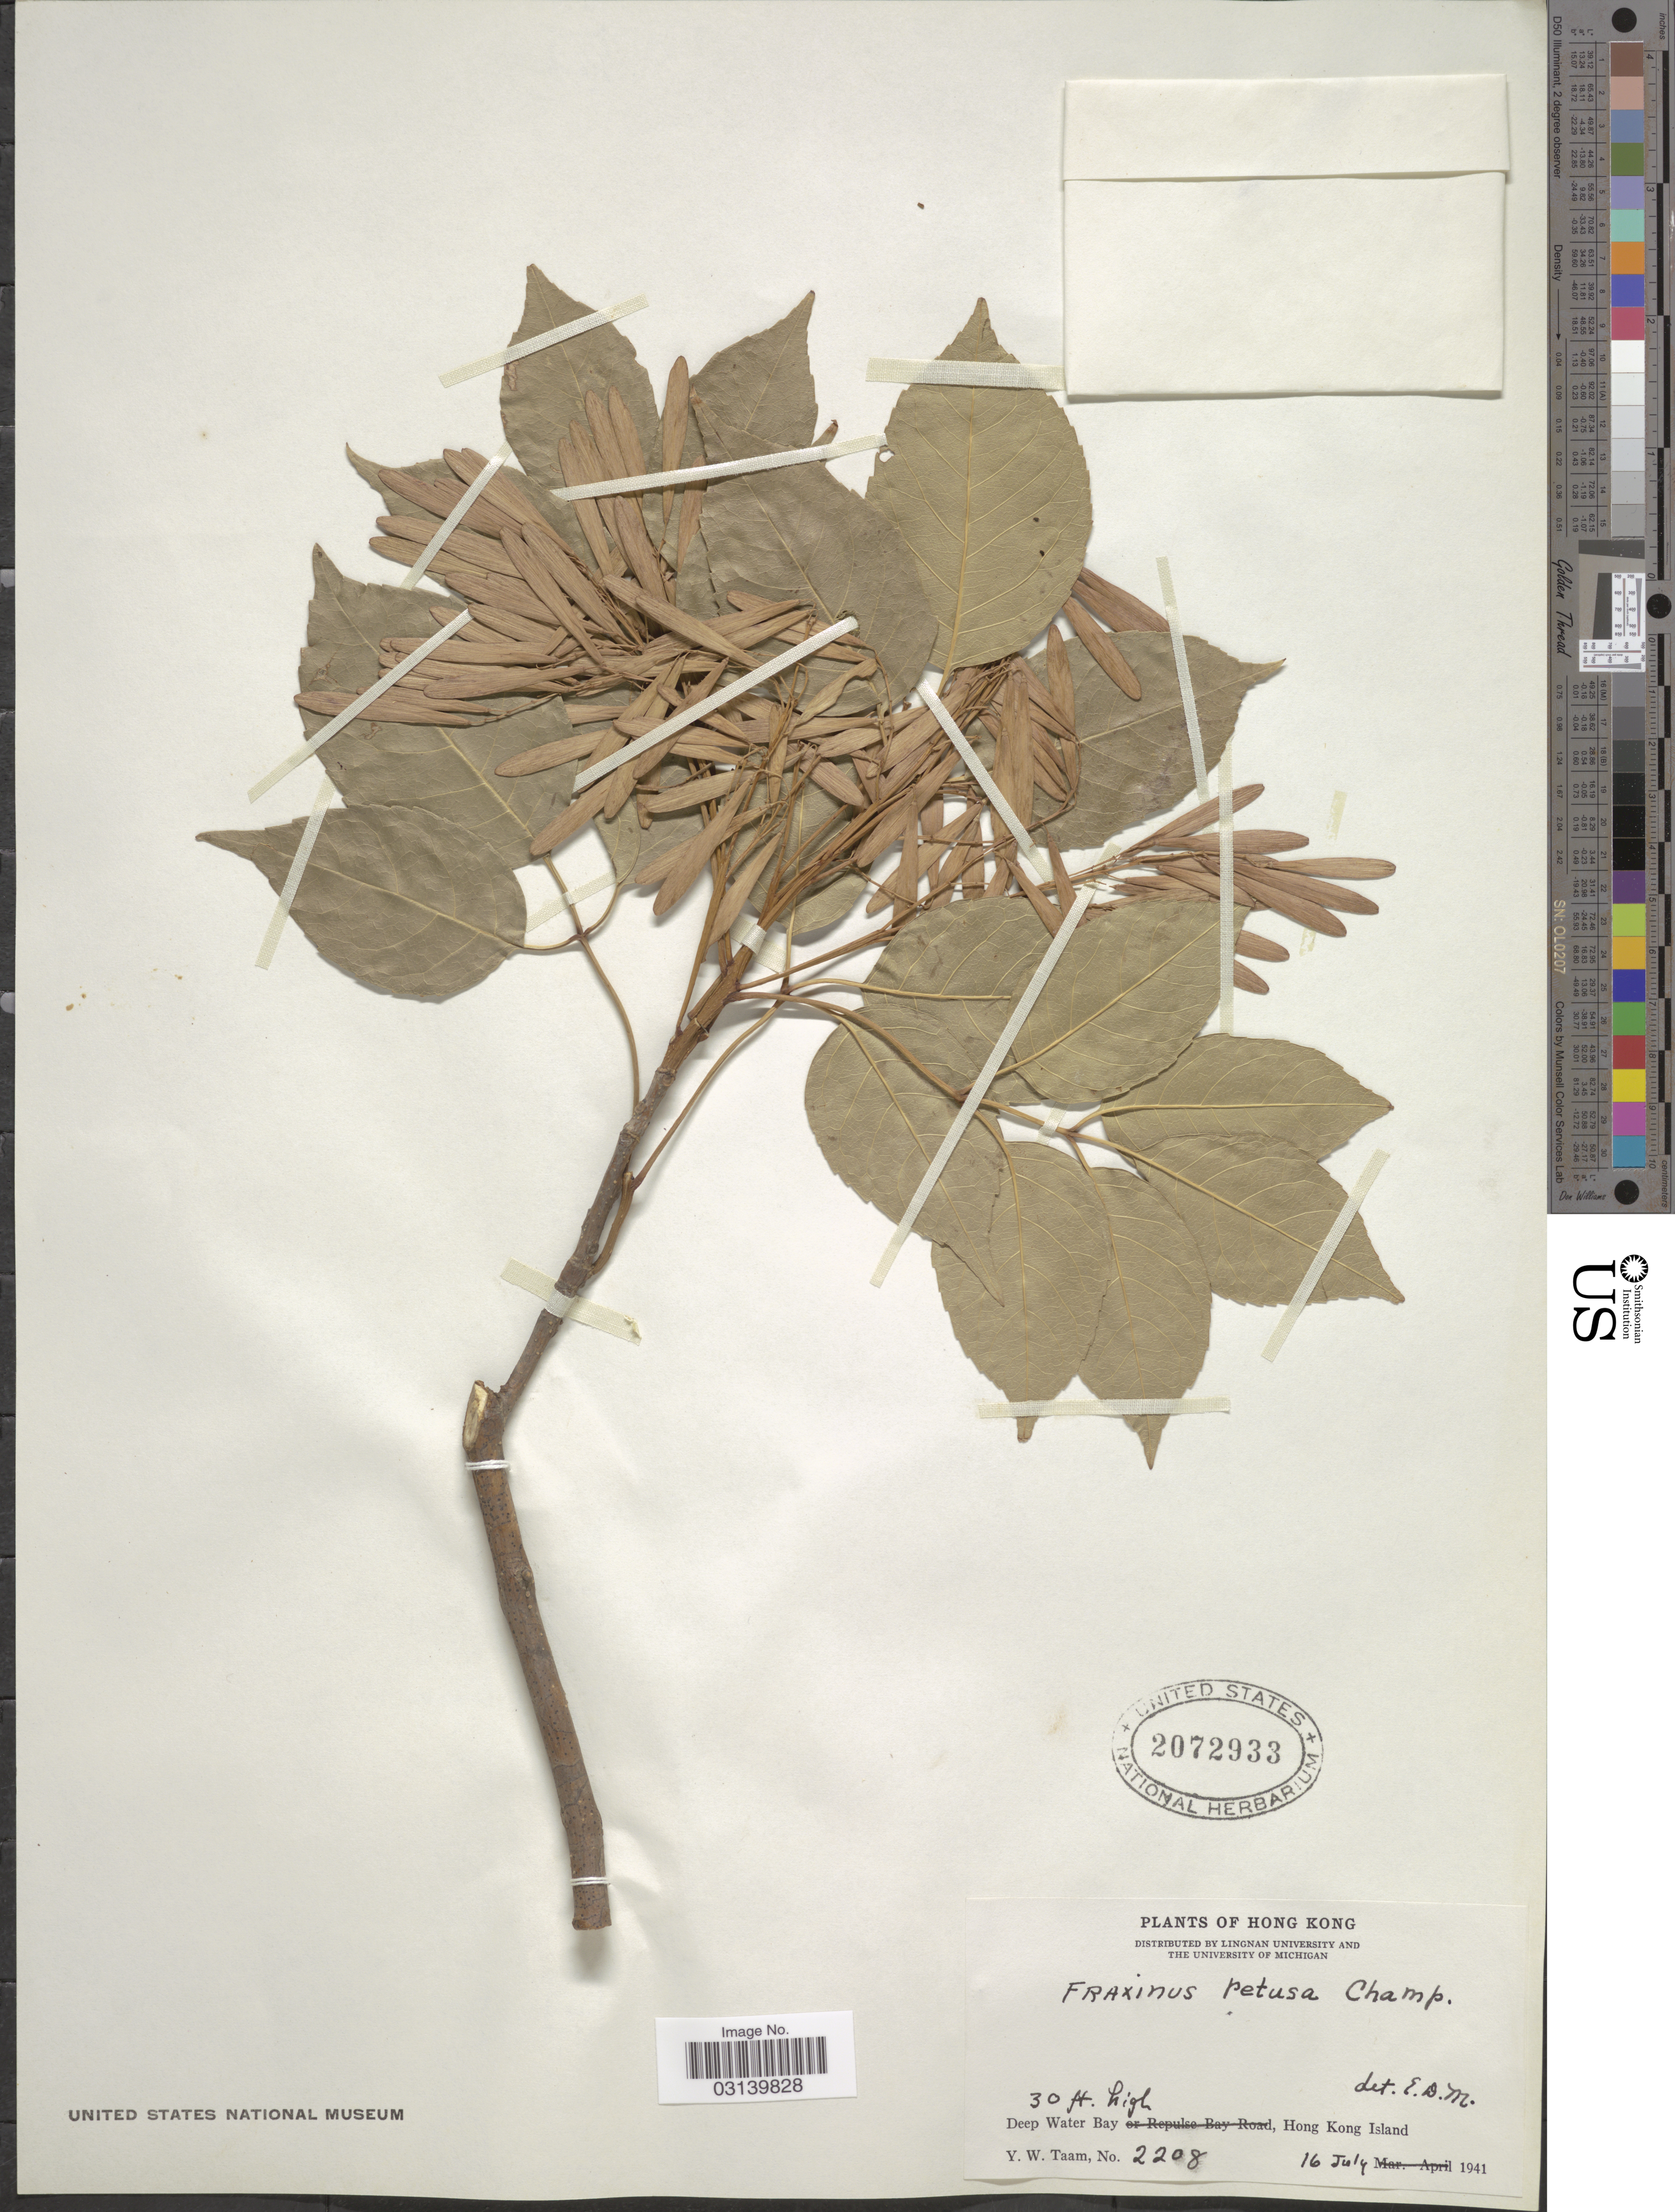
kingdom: Plantae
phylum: Tracheophyta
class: Magnoliopsida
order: Lamiales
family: Oleaceae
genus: Fraxinus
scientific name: Fraxinus championii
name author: Little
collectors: Y. W. Taam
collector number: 2208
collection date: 1941-07-16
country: China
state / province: Hong Kong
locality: Deep Water Bay, Hong Kong Island.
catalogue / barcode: US 2072933